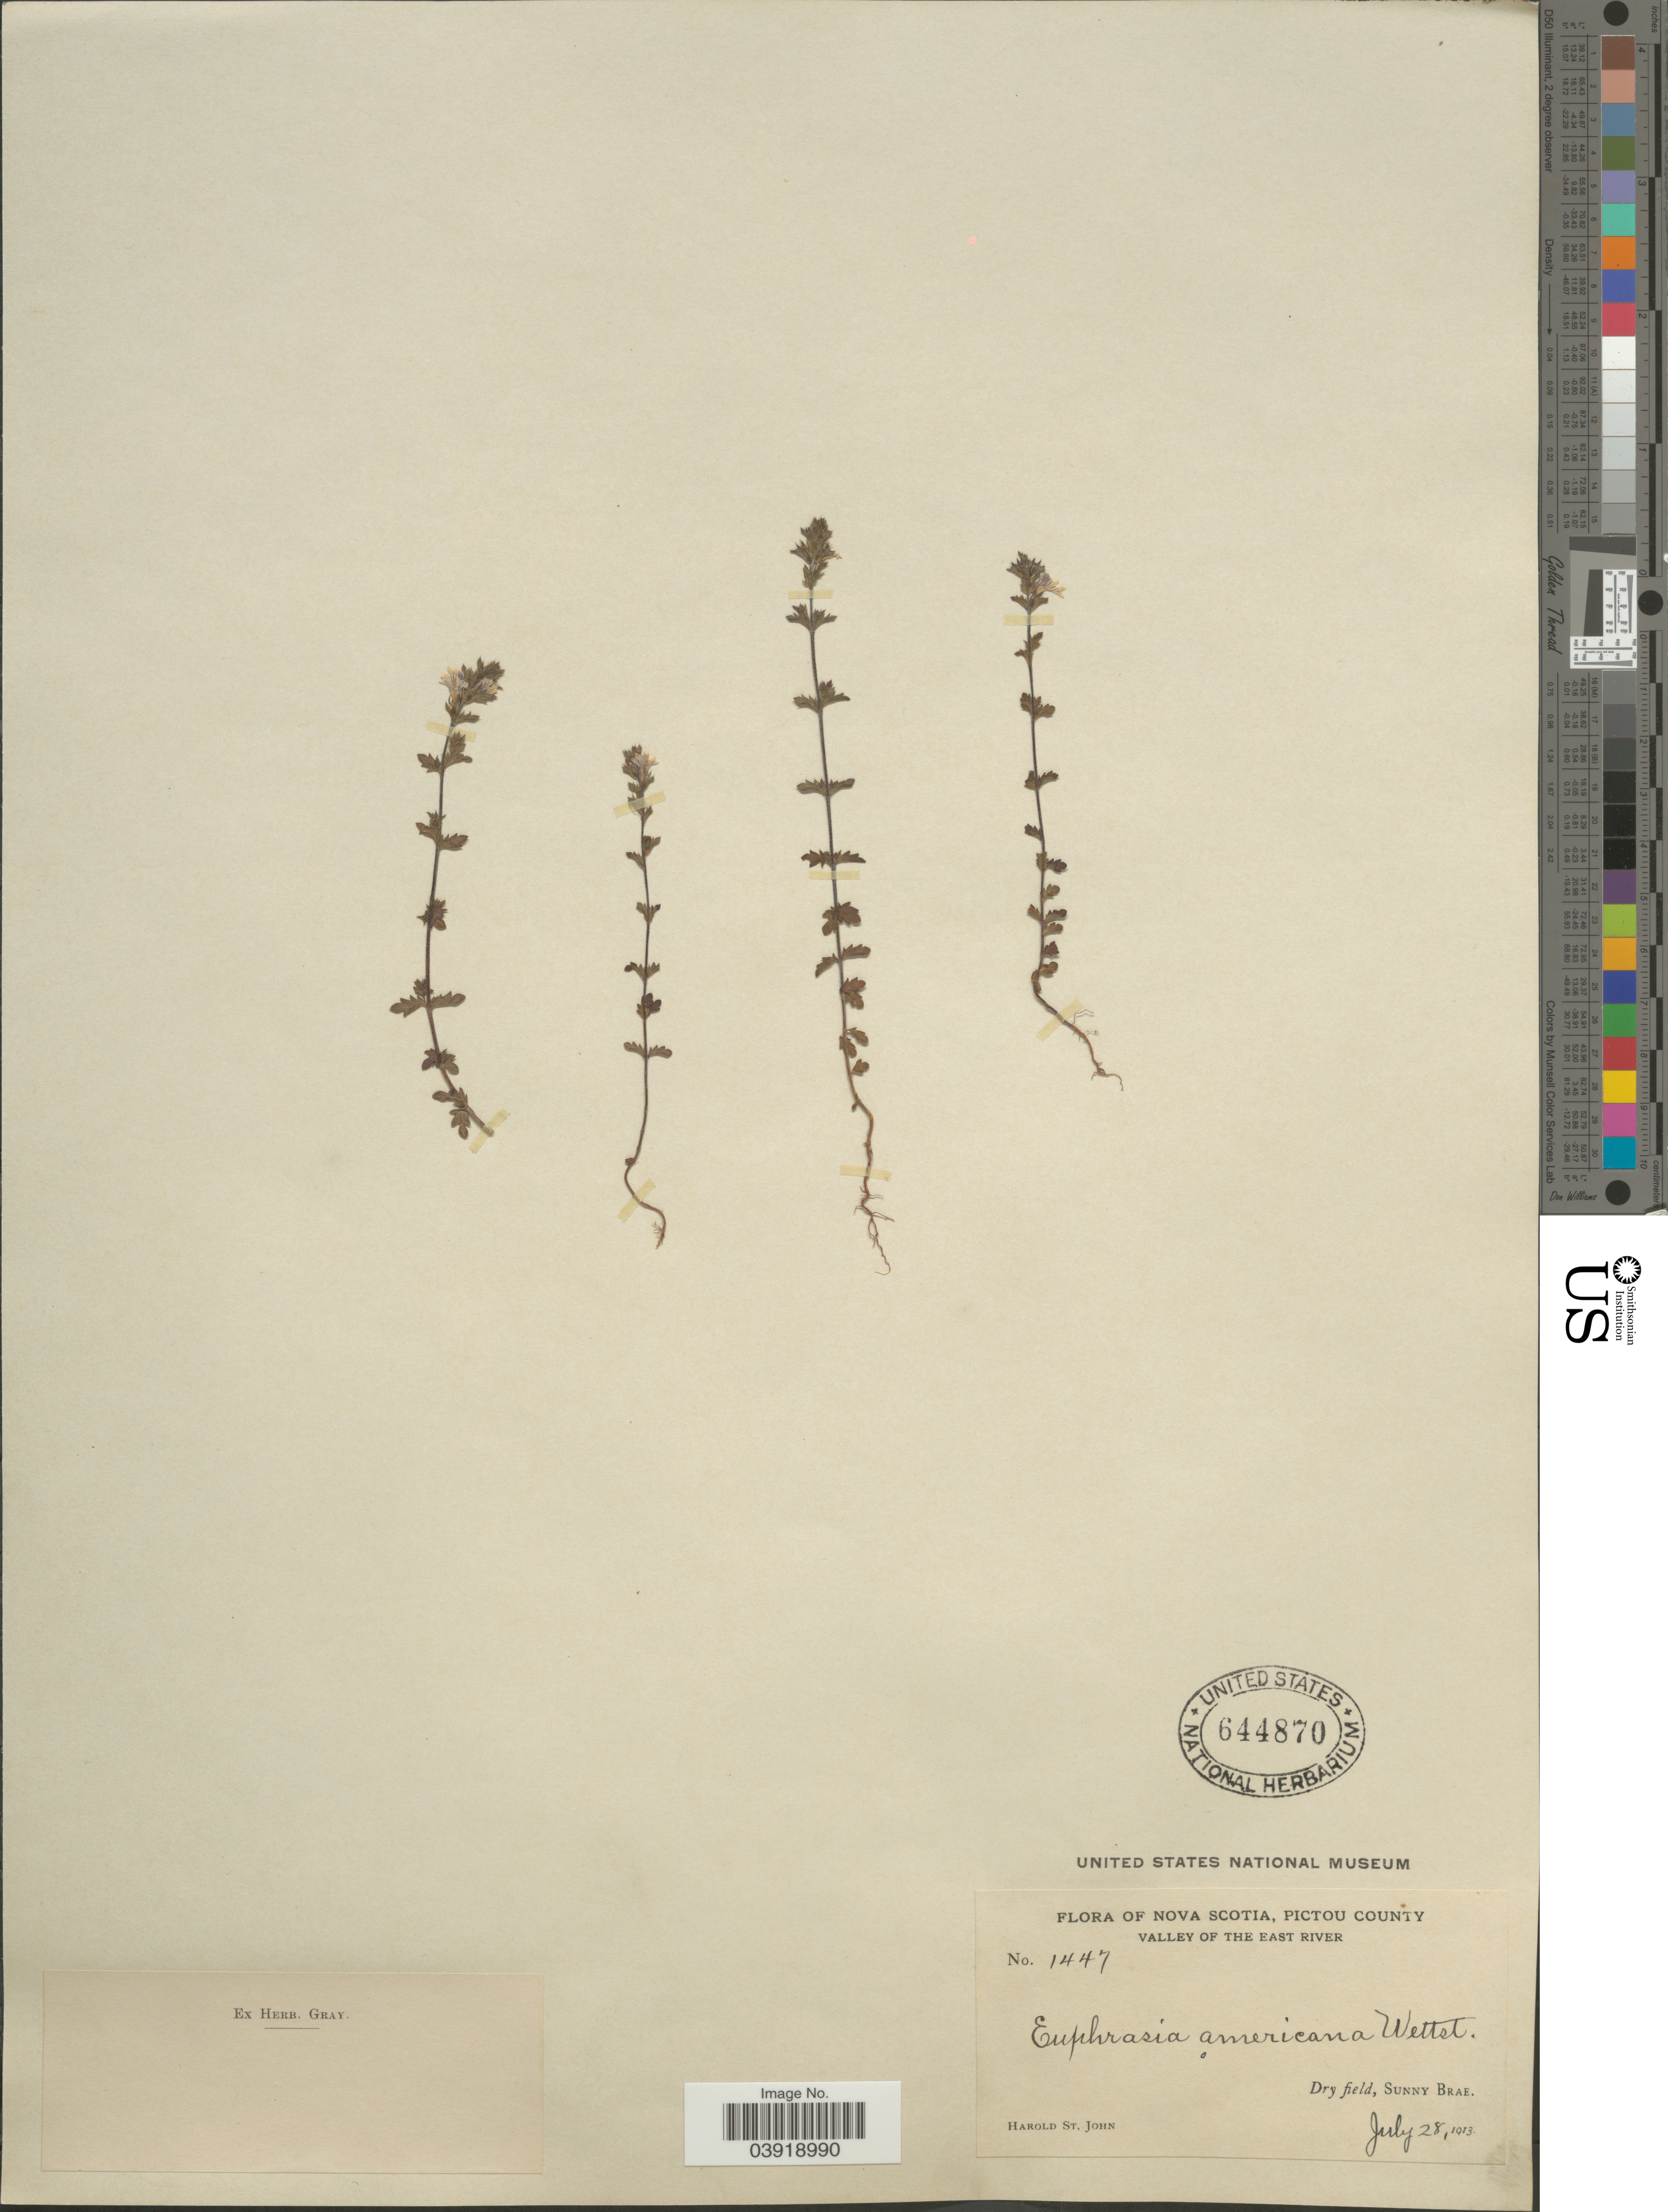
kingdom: Plantae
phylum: Tracheophyta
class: Magnoliopsida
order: Lamiales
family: Orobanchaceae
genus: Euphrasia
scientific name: Euphrasia americana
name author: Wettst.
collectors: H. St. John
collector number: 1447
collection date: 1913-07-28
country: Canada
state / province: Nova Scotia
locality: Pictou County. Valley of the East River. Sunny Brae.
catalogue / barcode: US 644870